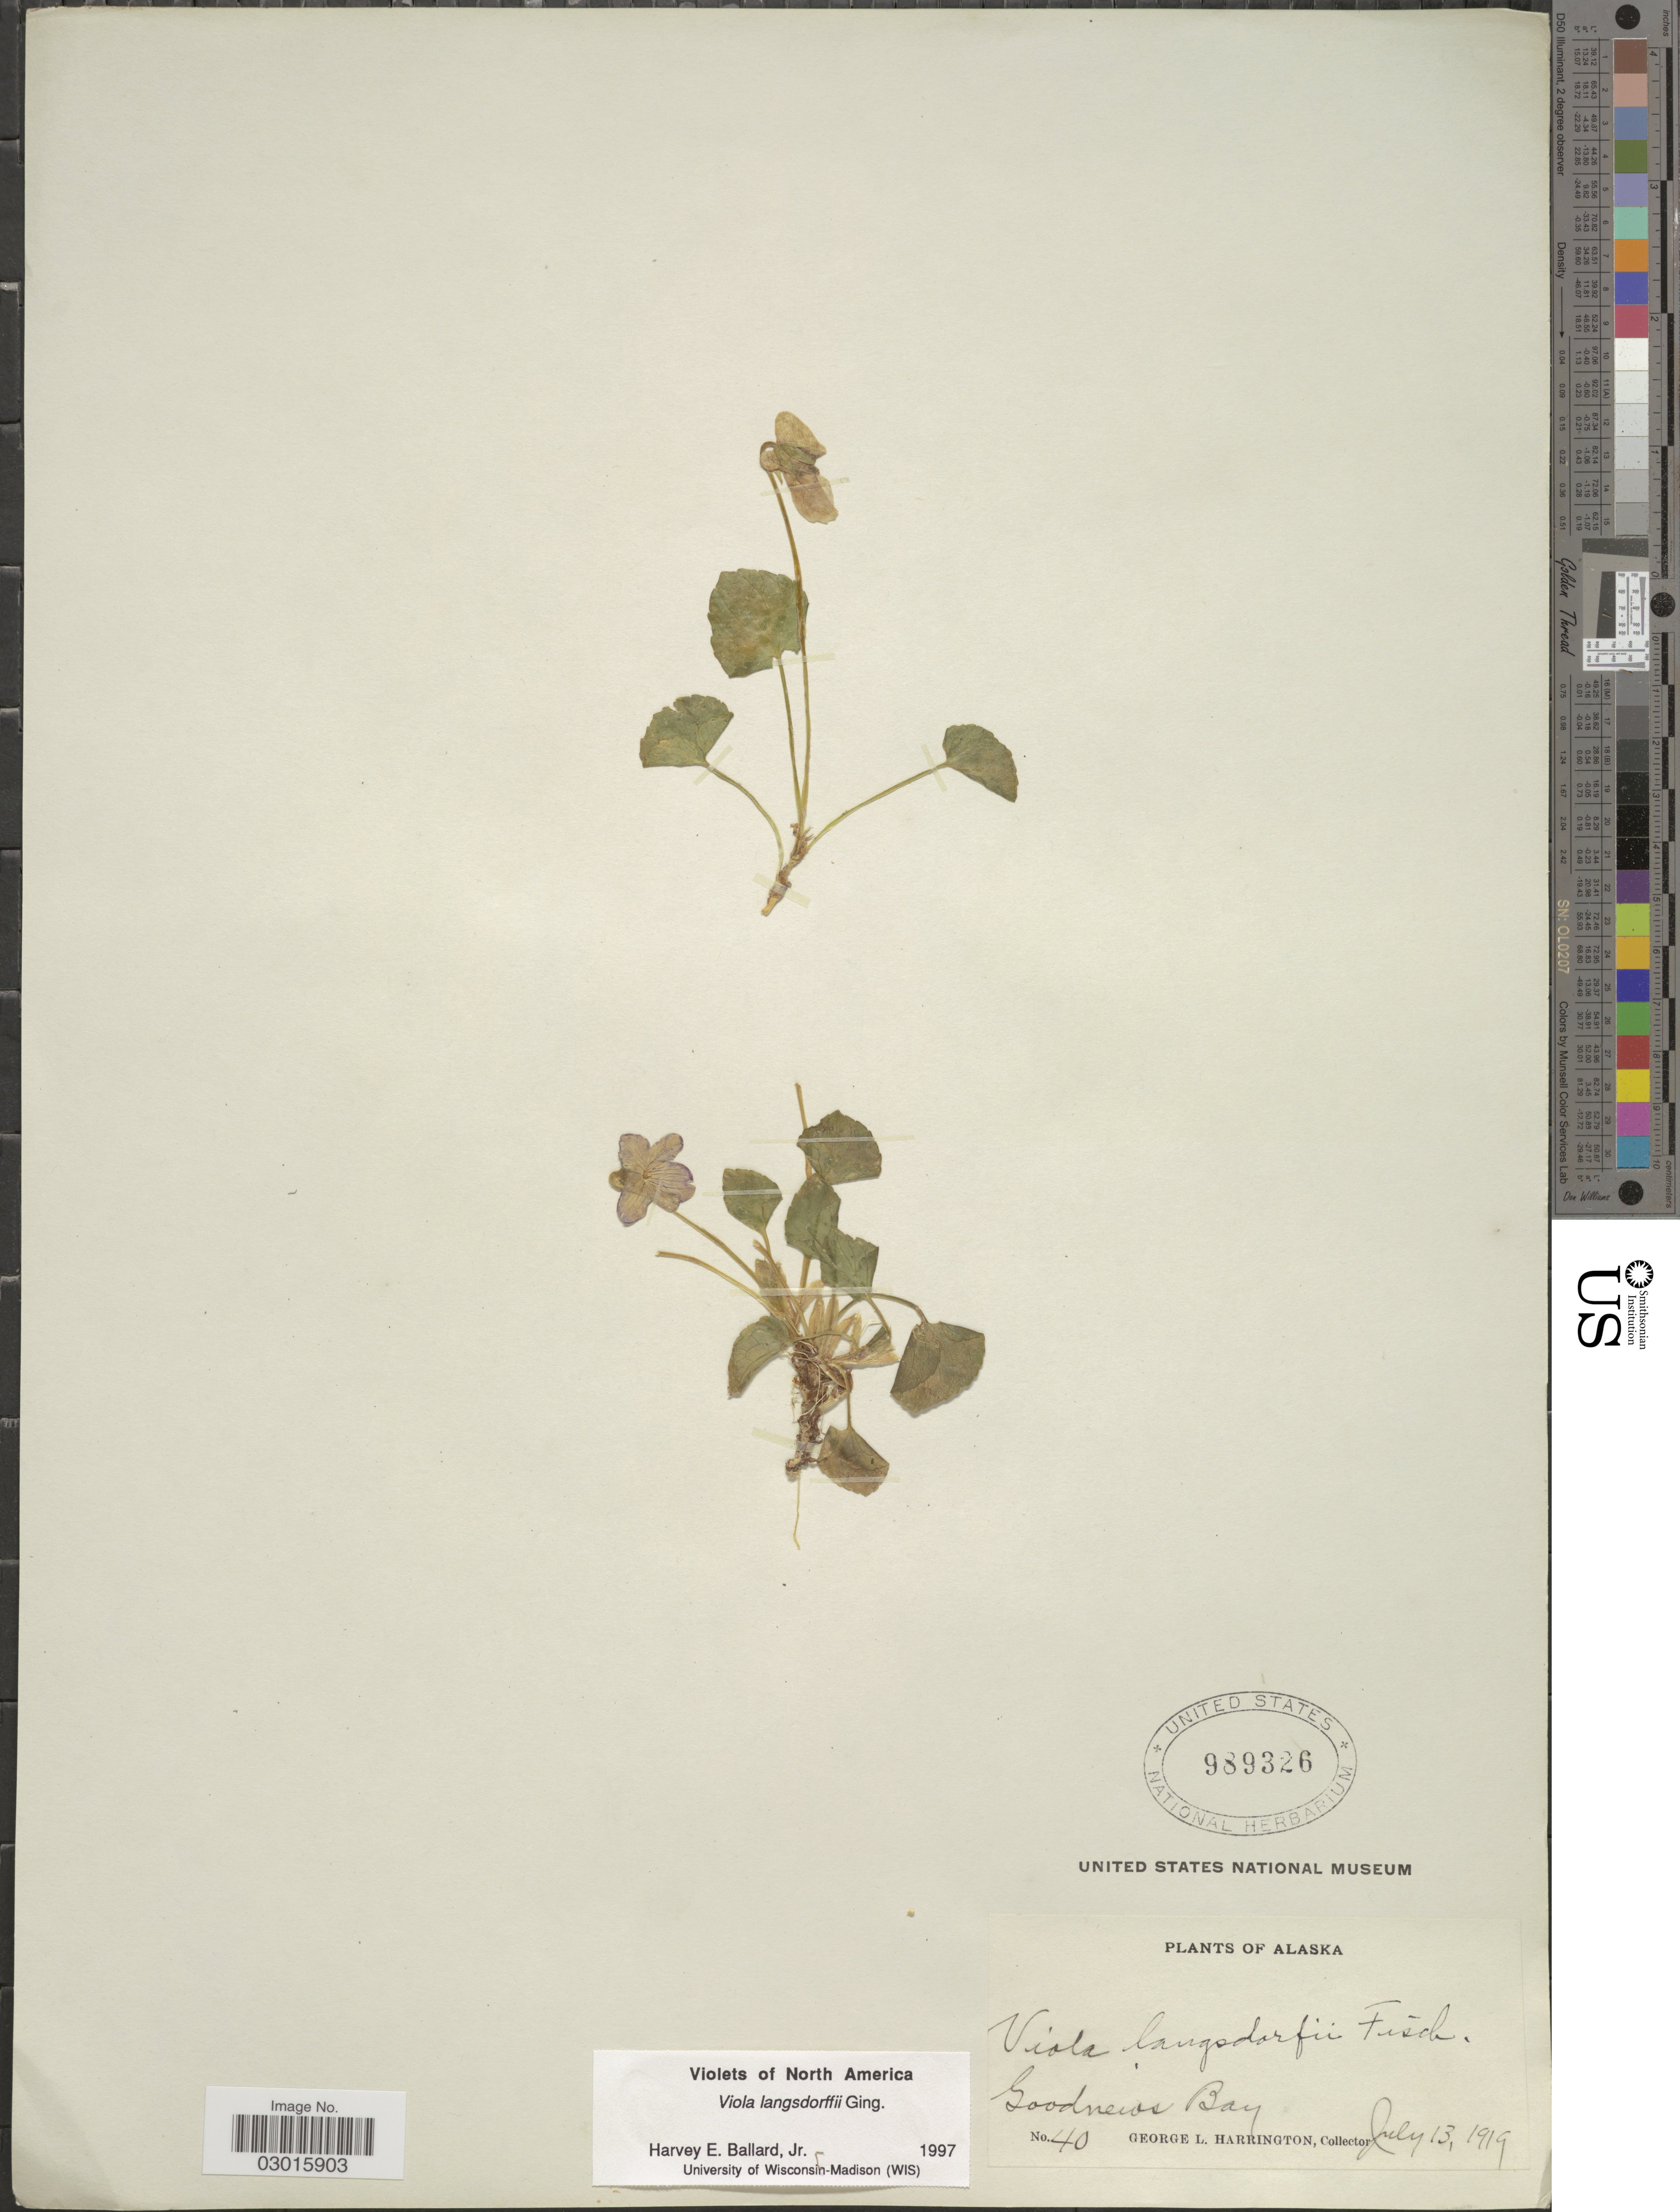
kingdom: Plantae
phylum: Tracheophyta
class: Magnoliopsida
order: Malpighiales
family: Violaceae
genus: Viola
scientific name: Viola langsdorffii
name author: Fisch. ex Ging.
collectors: G. Harrington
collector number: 40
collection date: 1919-07-13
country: United States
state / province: Alaska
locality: Goodnews Bay.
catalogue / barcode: US 989326